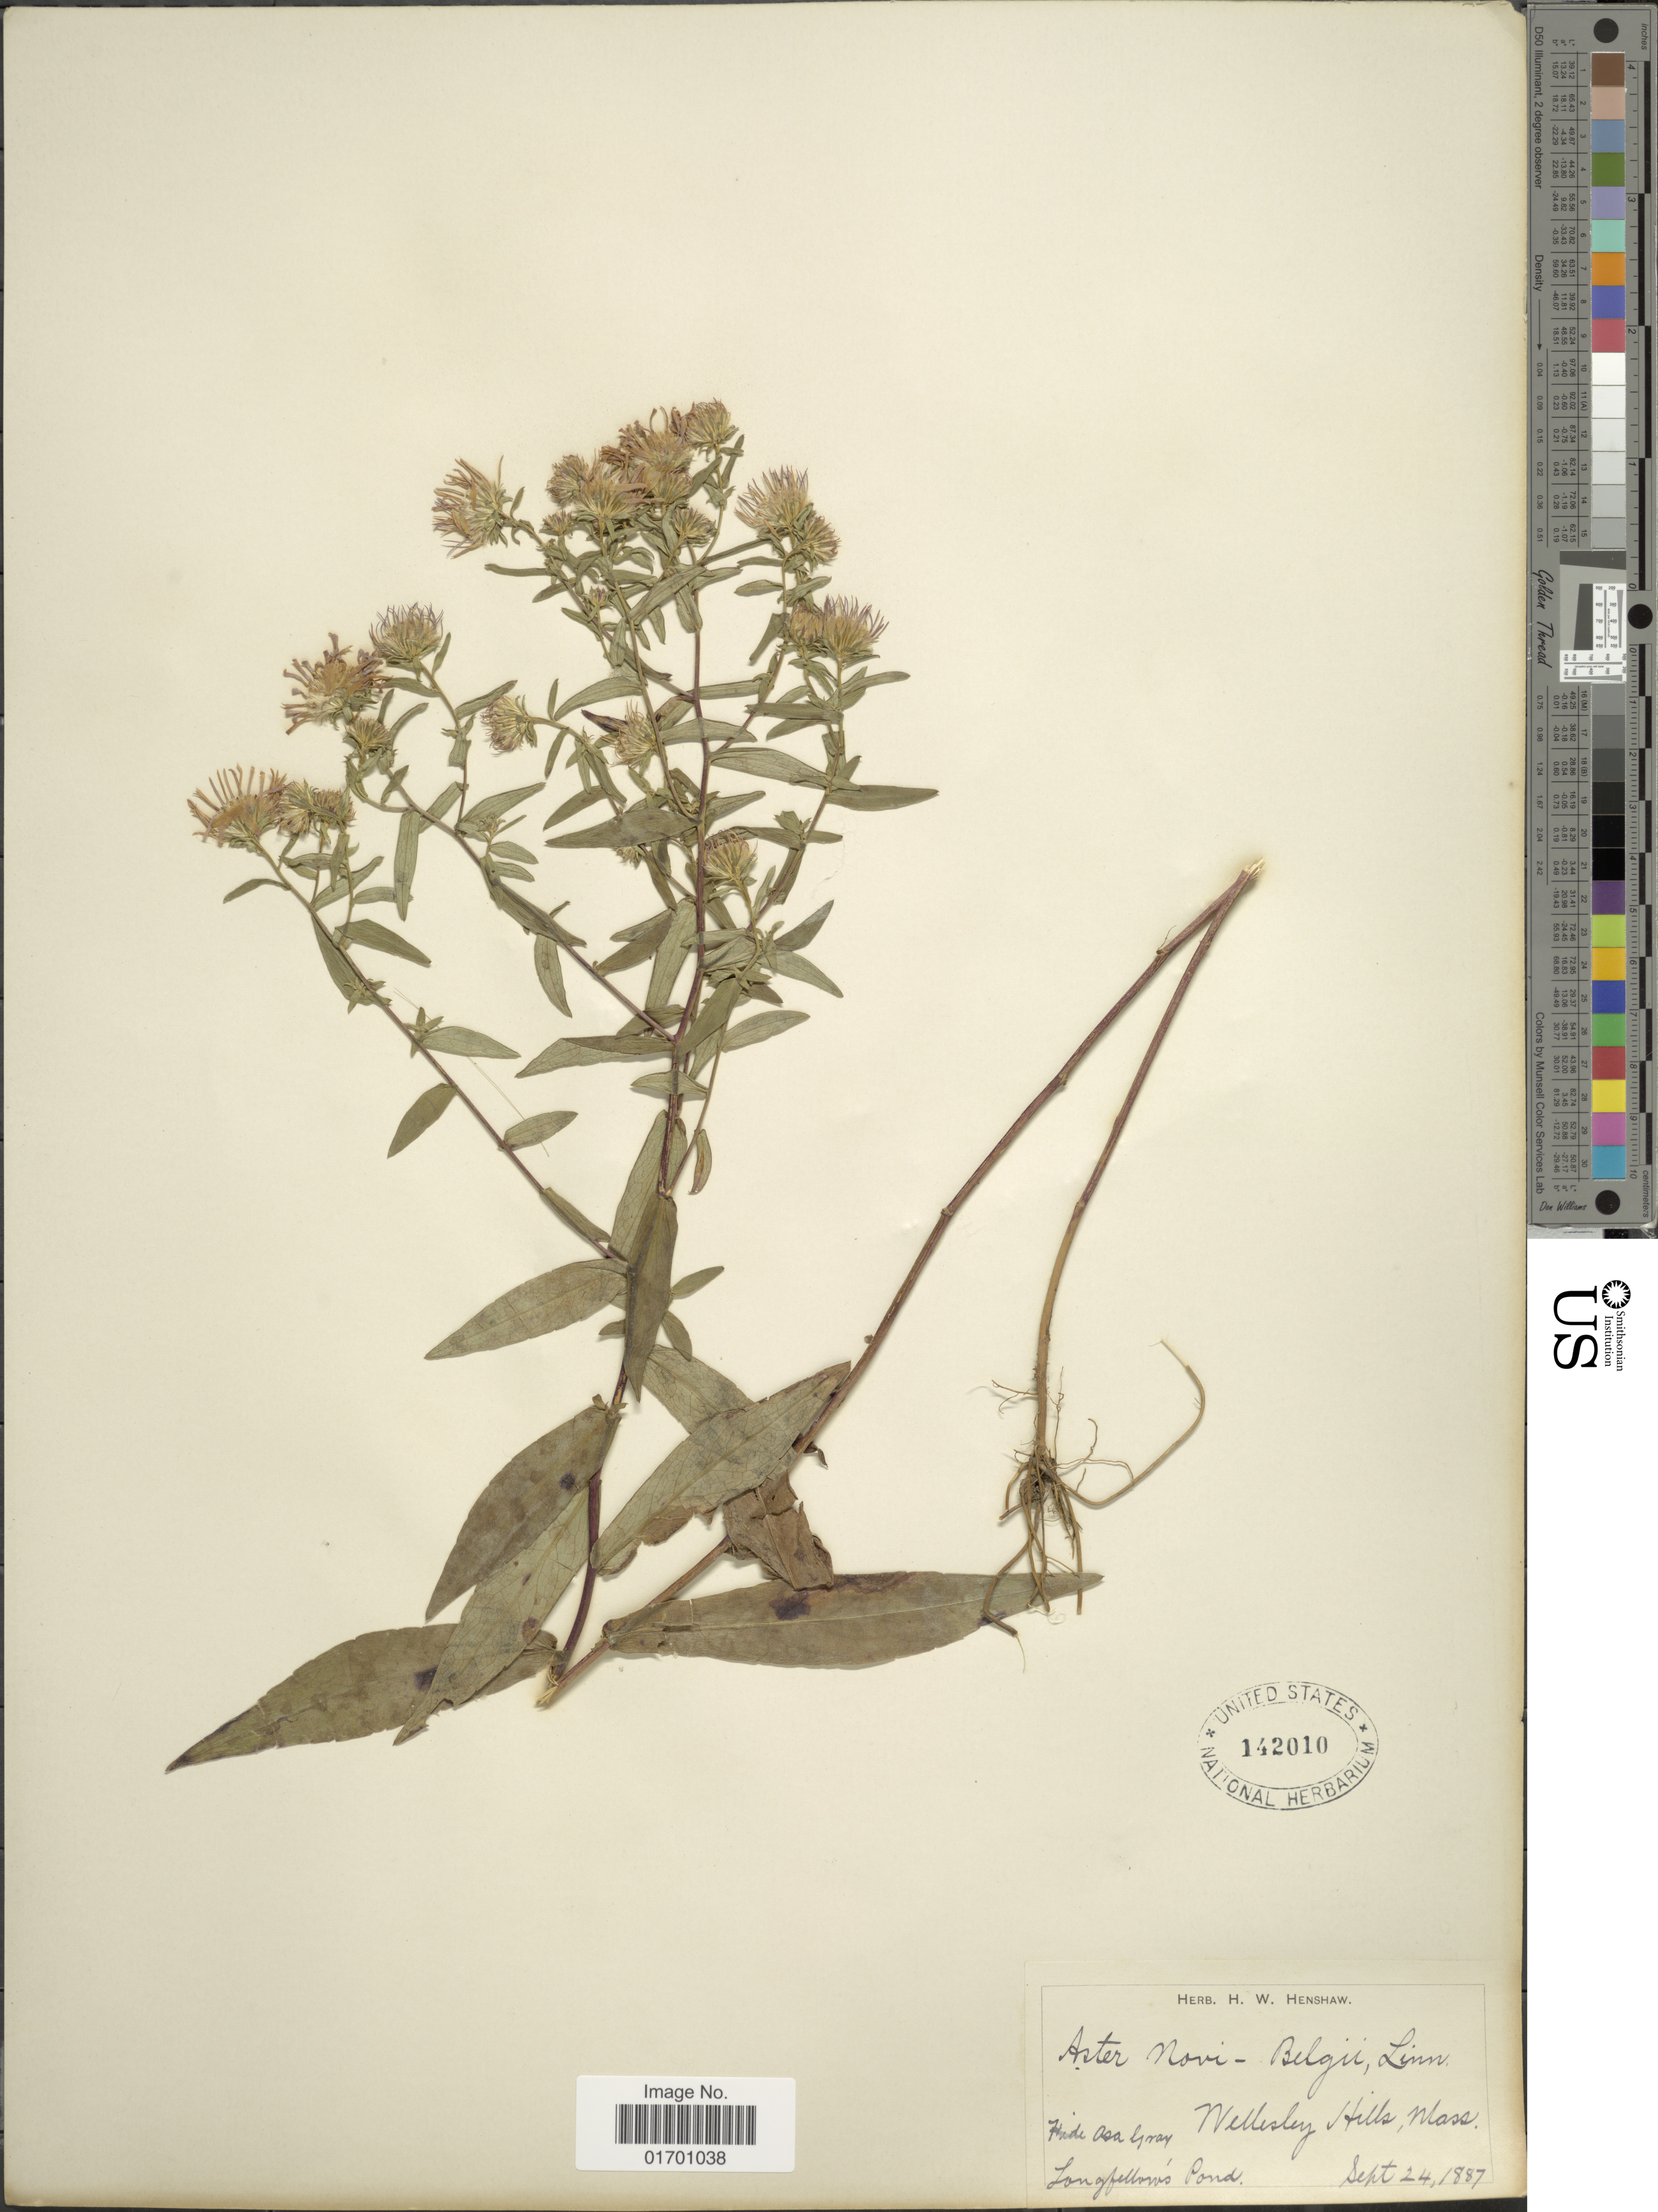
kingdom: Plantae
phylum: Tracheophyta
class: Magnoliopsida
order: Asterales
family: Asteraceae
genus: Symphyotrichum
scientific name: Symphyotrichum novi-belgii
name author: (L.) G.L. Nesom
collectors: A. Gray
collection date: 1887-09-24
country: United States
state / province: Massachusetts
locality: Wellesly Hills, Mass. Longfellows Pond.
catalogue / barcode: US 142010